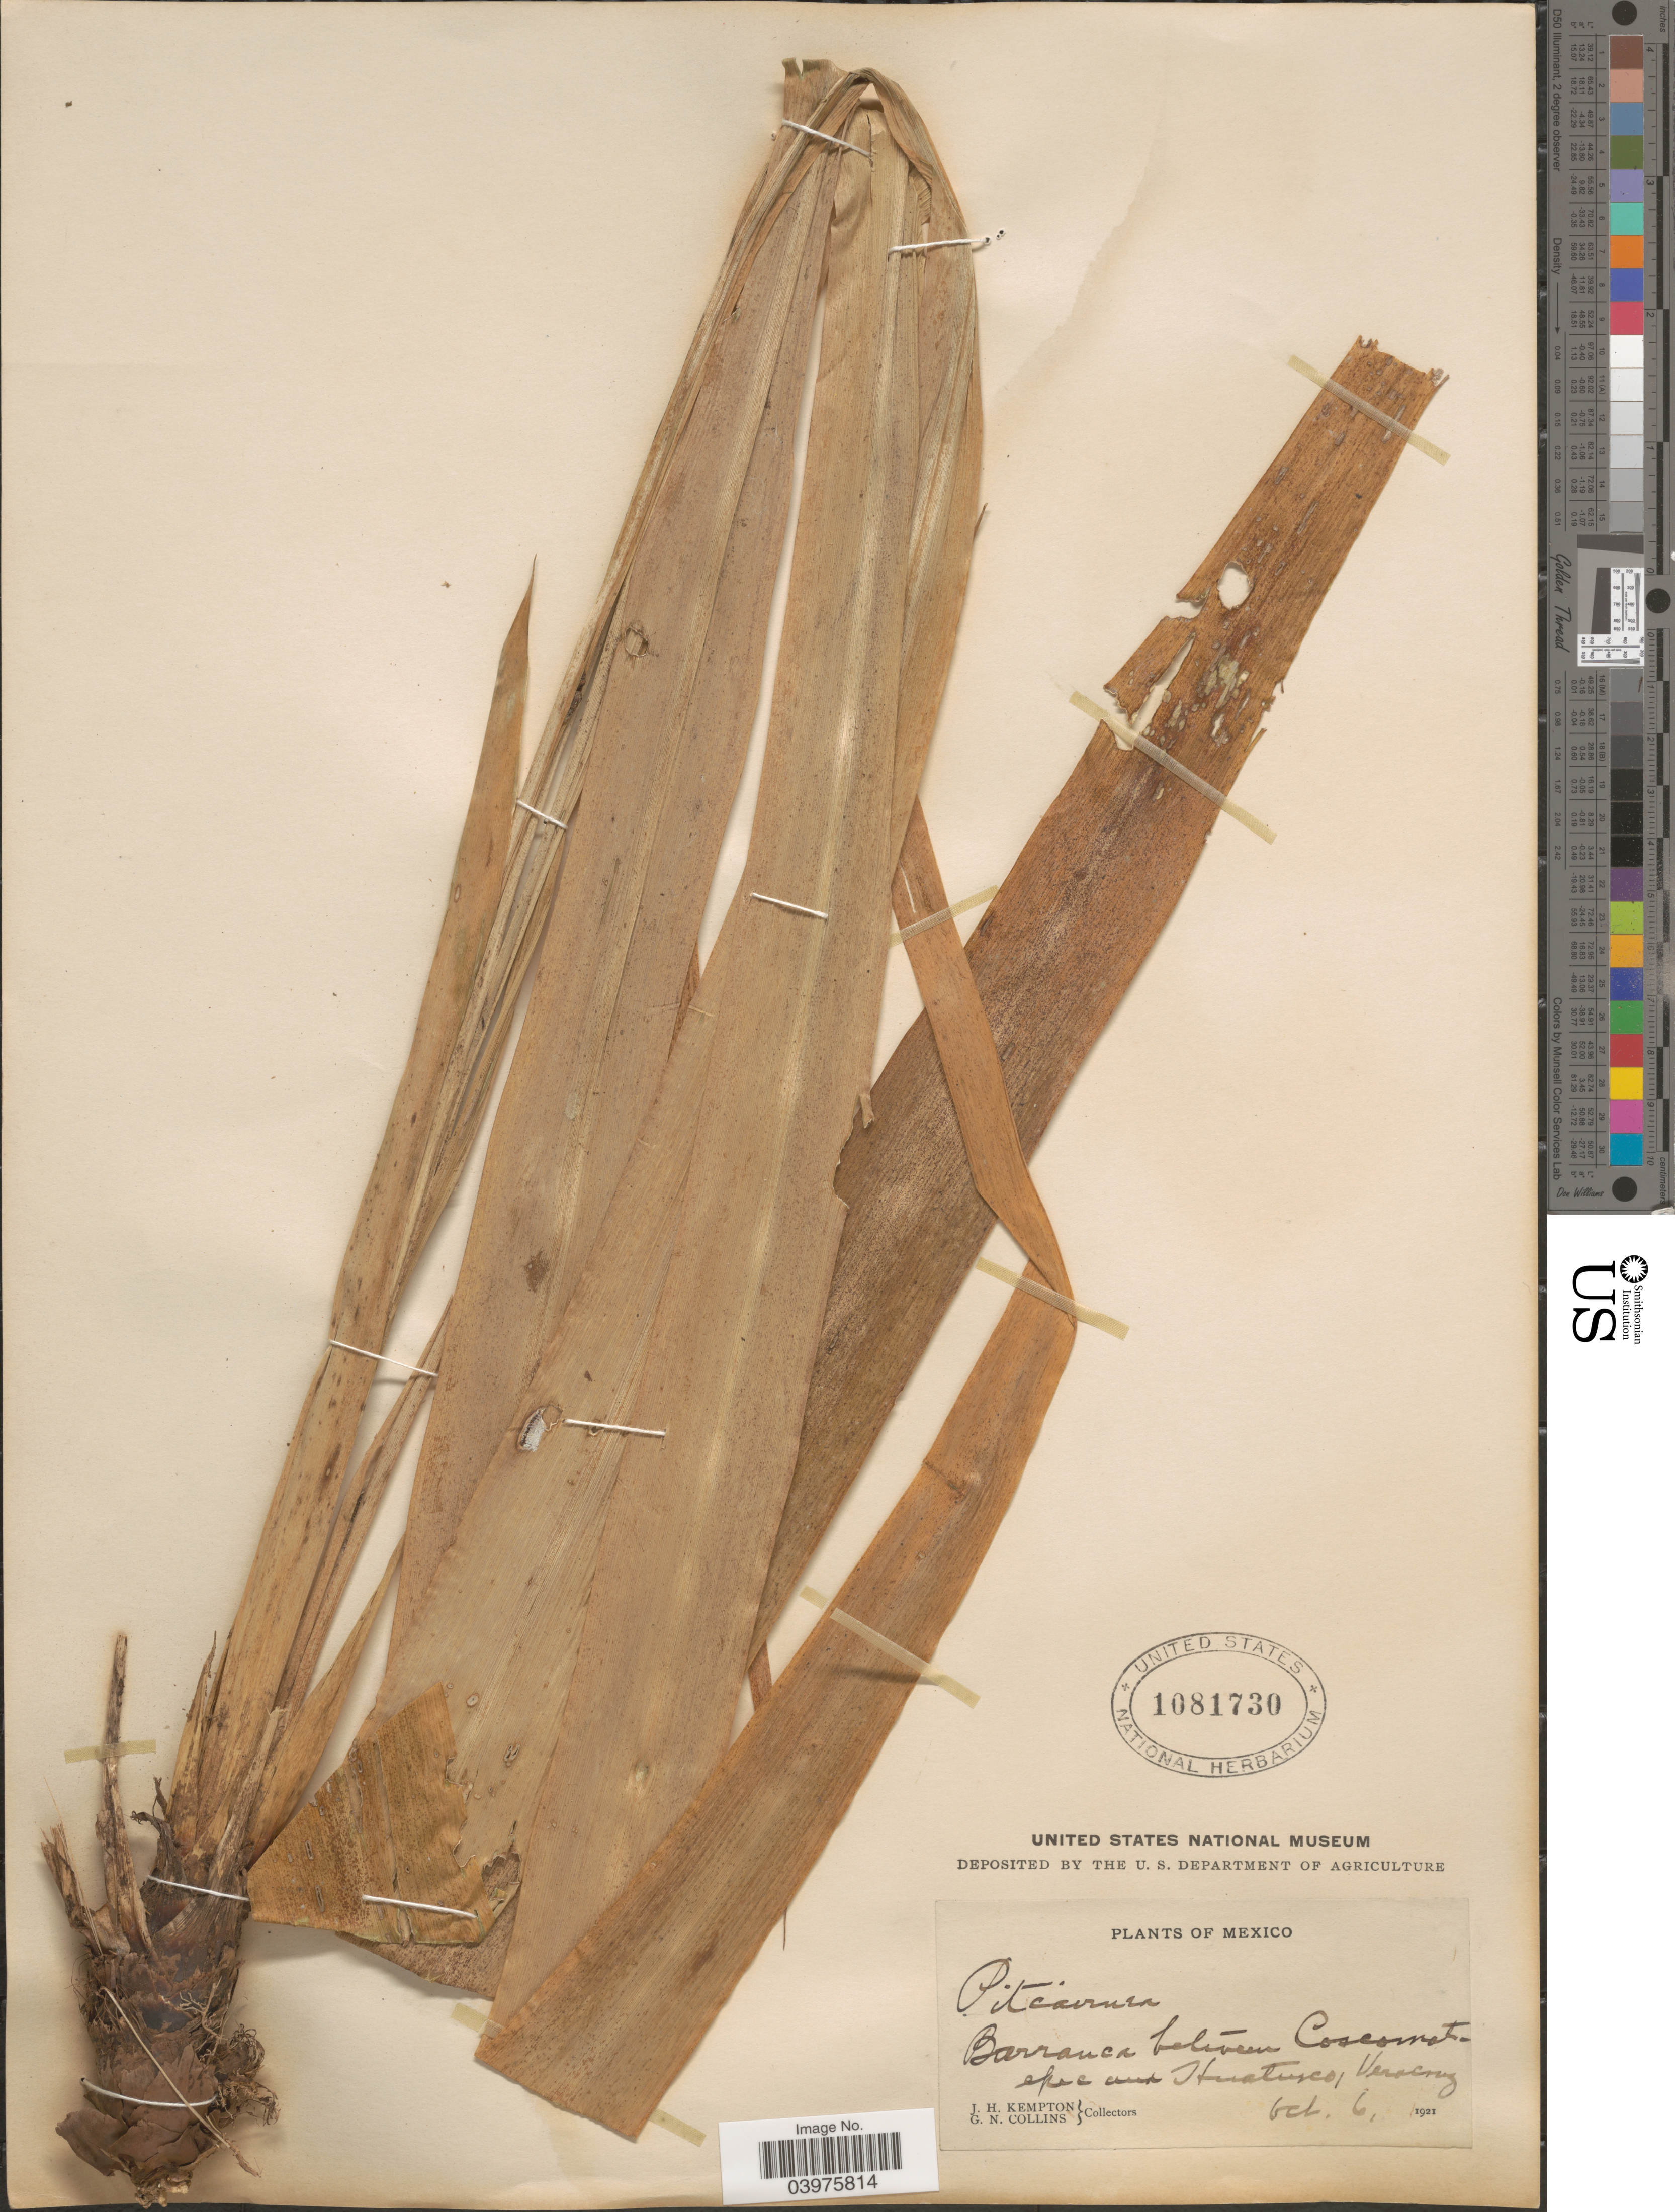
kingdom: Plantae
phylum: Tracheophyta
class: Liliopsida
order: Poales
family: Bromeliaceae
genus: Pitcairnia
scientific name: Pitcairnia sp.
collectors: J. H. Kempton & G. Collins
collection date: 1921-10-06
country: Mexico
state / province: Veracruz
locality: Barranca between Coscomatepec and Huatusco, Veracruz.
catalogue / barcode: US 1081730